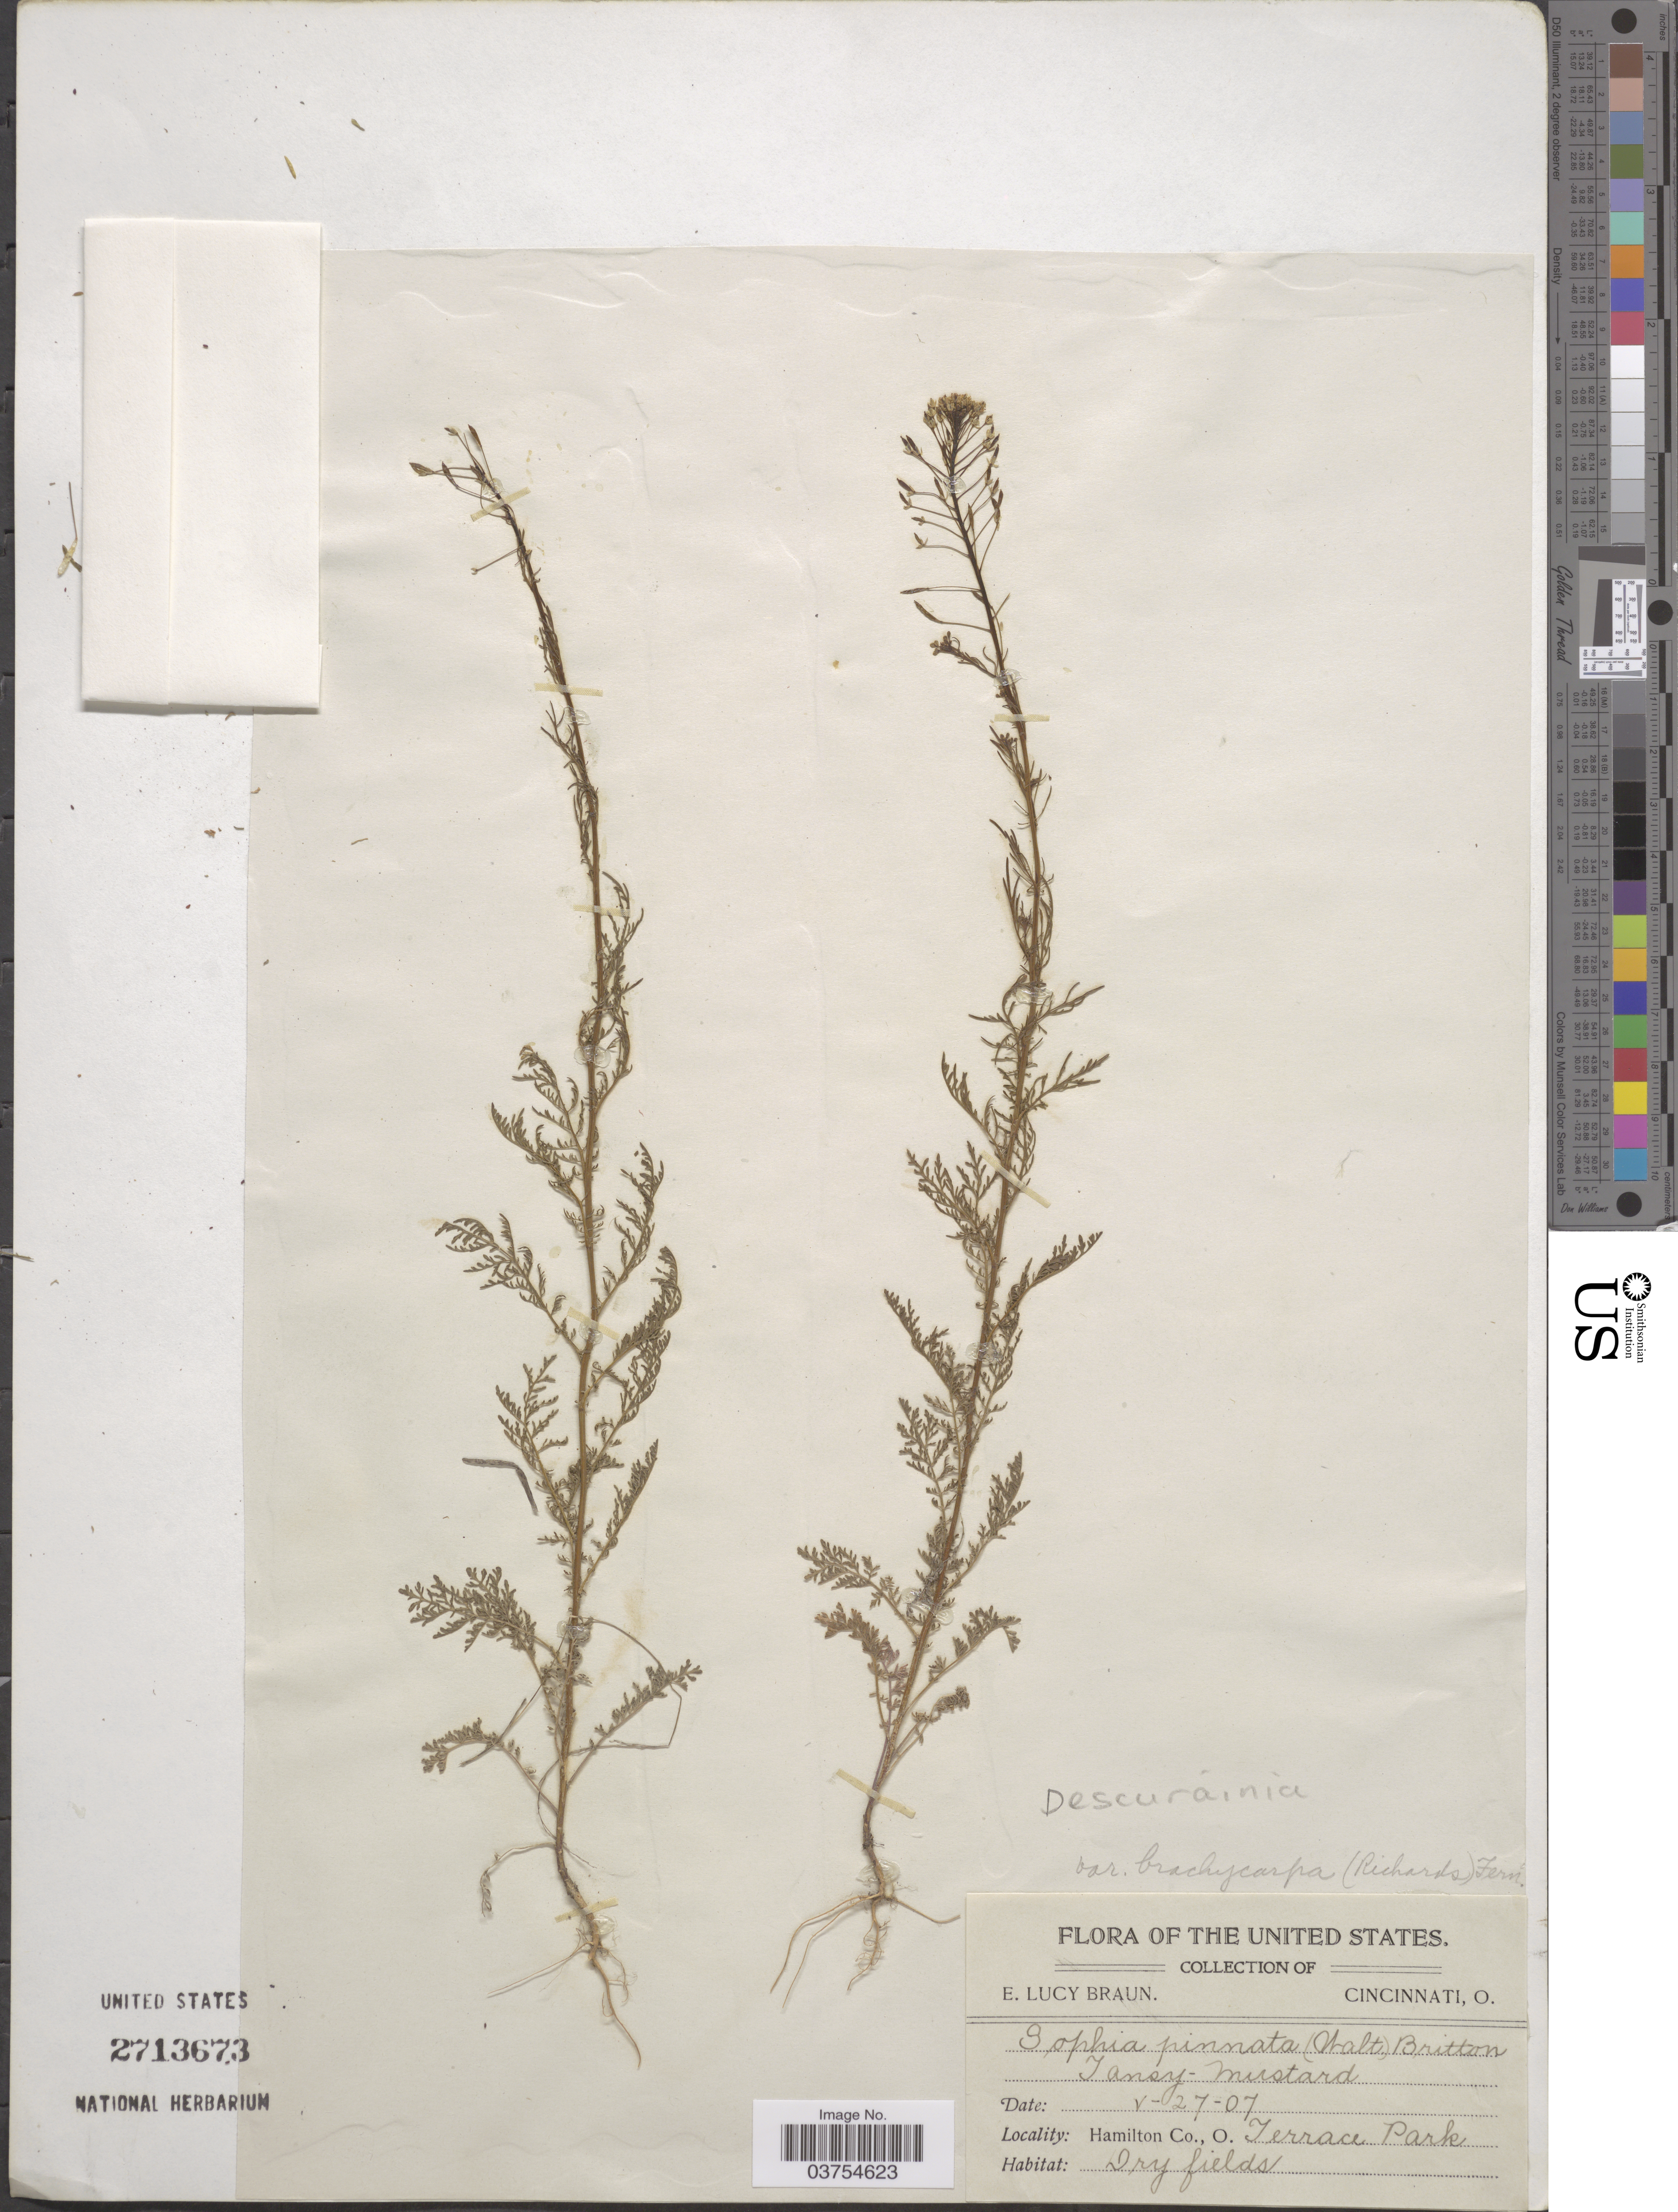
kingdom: Plantae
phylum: Tracheophyta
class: Magnoliopsida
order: Brassicales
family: Brassicaceae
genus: Descurainia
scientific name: Descurainia pinnata var. brachycarpa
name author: (Richardson) Fernald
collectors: E. L. Braun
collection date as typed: Transcribed d/m/y: 27/5/7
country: United States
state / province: Ohio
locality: The United States. Hamilton Co. Terrace Park. Dry fields.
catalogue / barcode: US 2713673